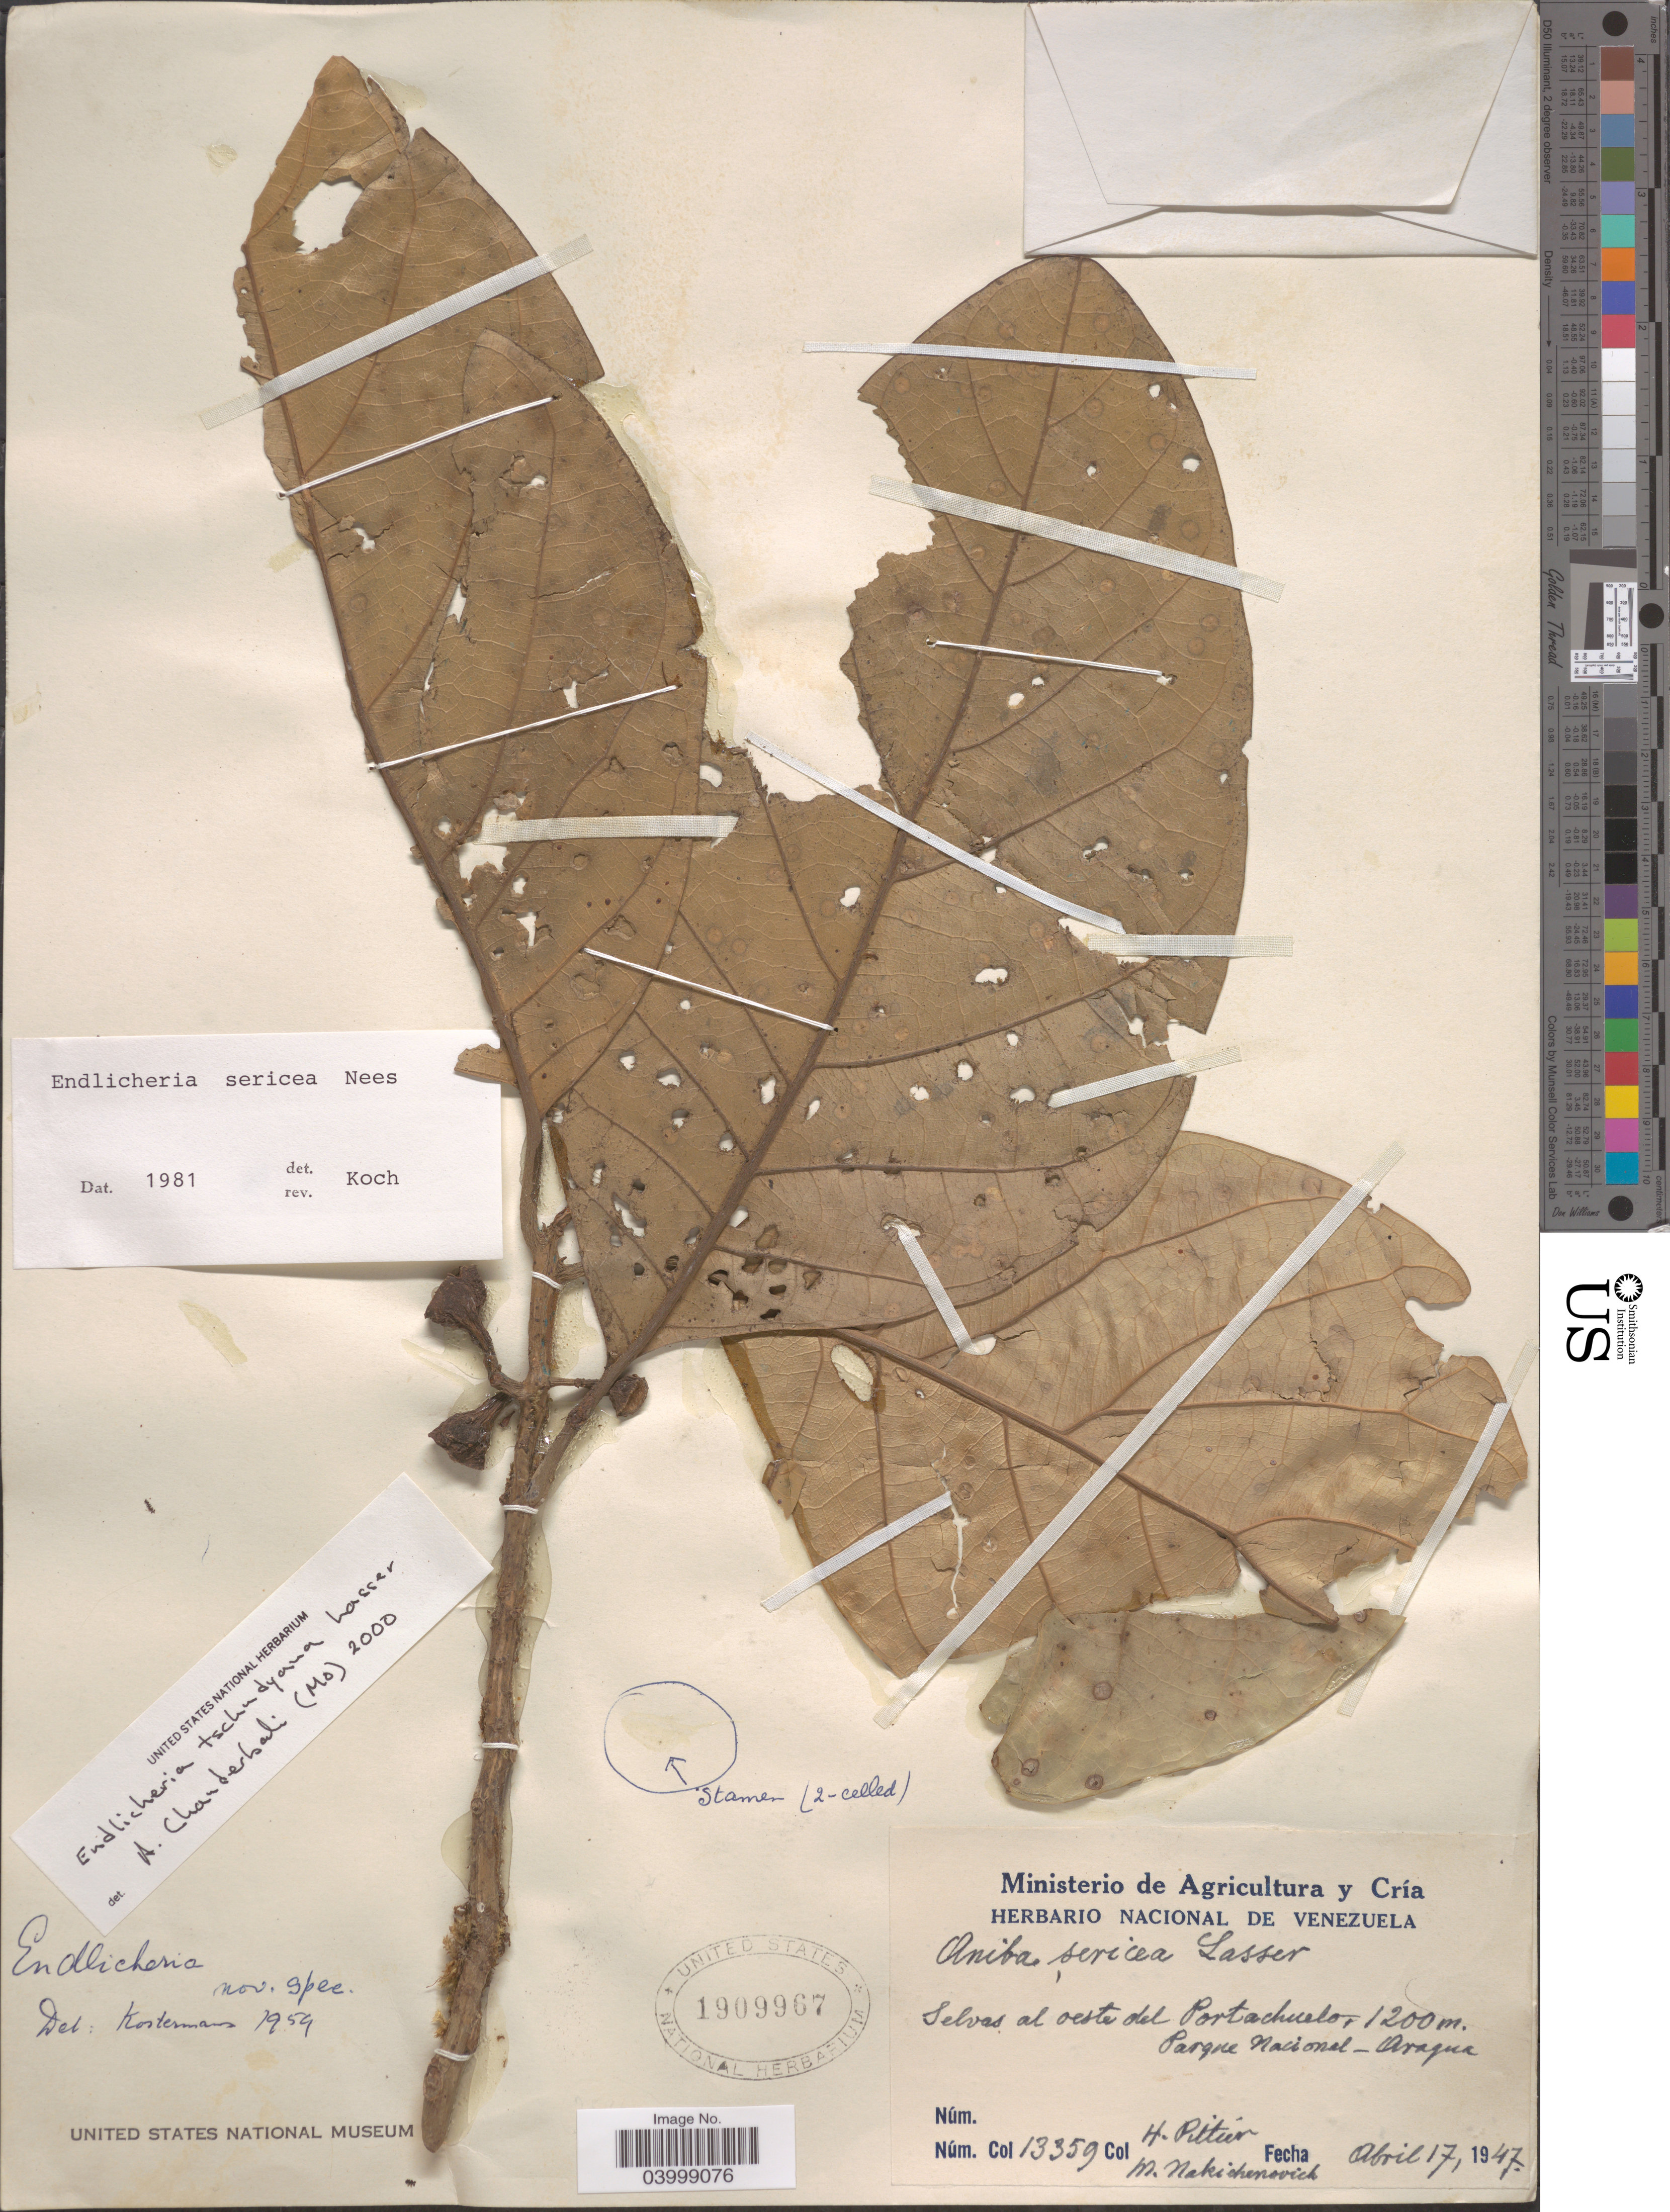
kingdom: Plantae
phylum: Tracheophyta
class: Magnoliopsida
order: Laurales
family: Lauraceae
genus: Endlicheria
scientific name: Endlicheria tschudyana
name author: (Lasser) Kosterm.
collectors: H. F. Pittier & M. Nakichenovich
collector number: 13359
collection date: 1947-04-17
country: Venezuela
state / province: Aragua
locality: Selvas al oeste del Portachuelo, Parque Nacional.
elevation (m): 1200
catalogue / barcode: US 1909967